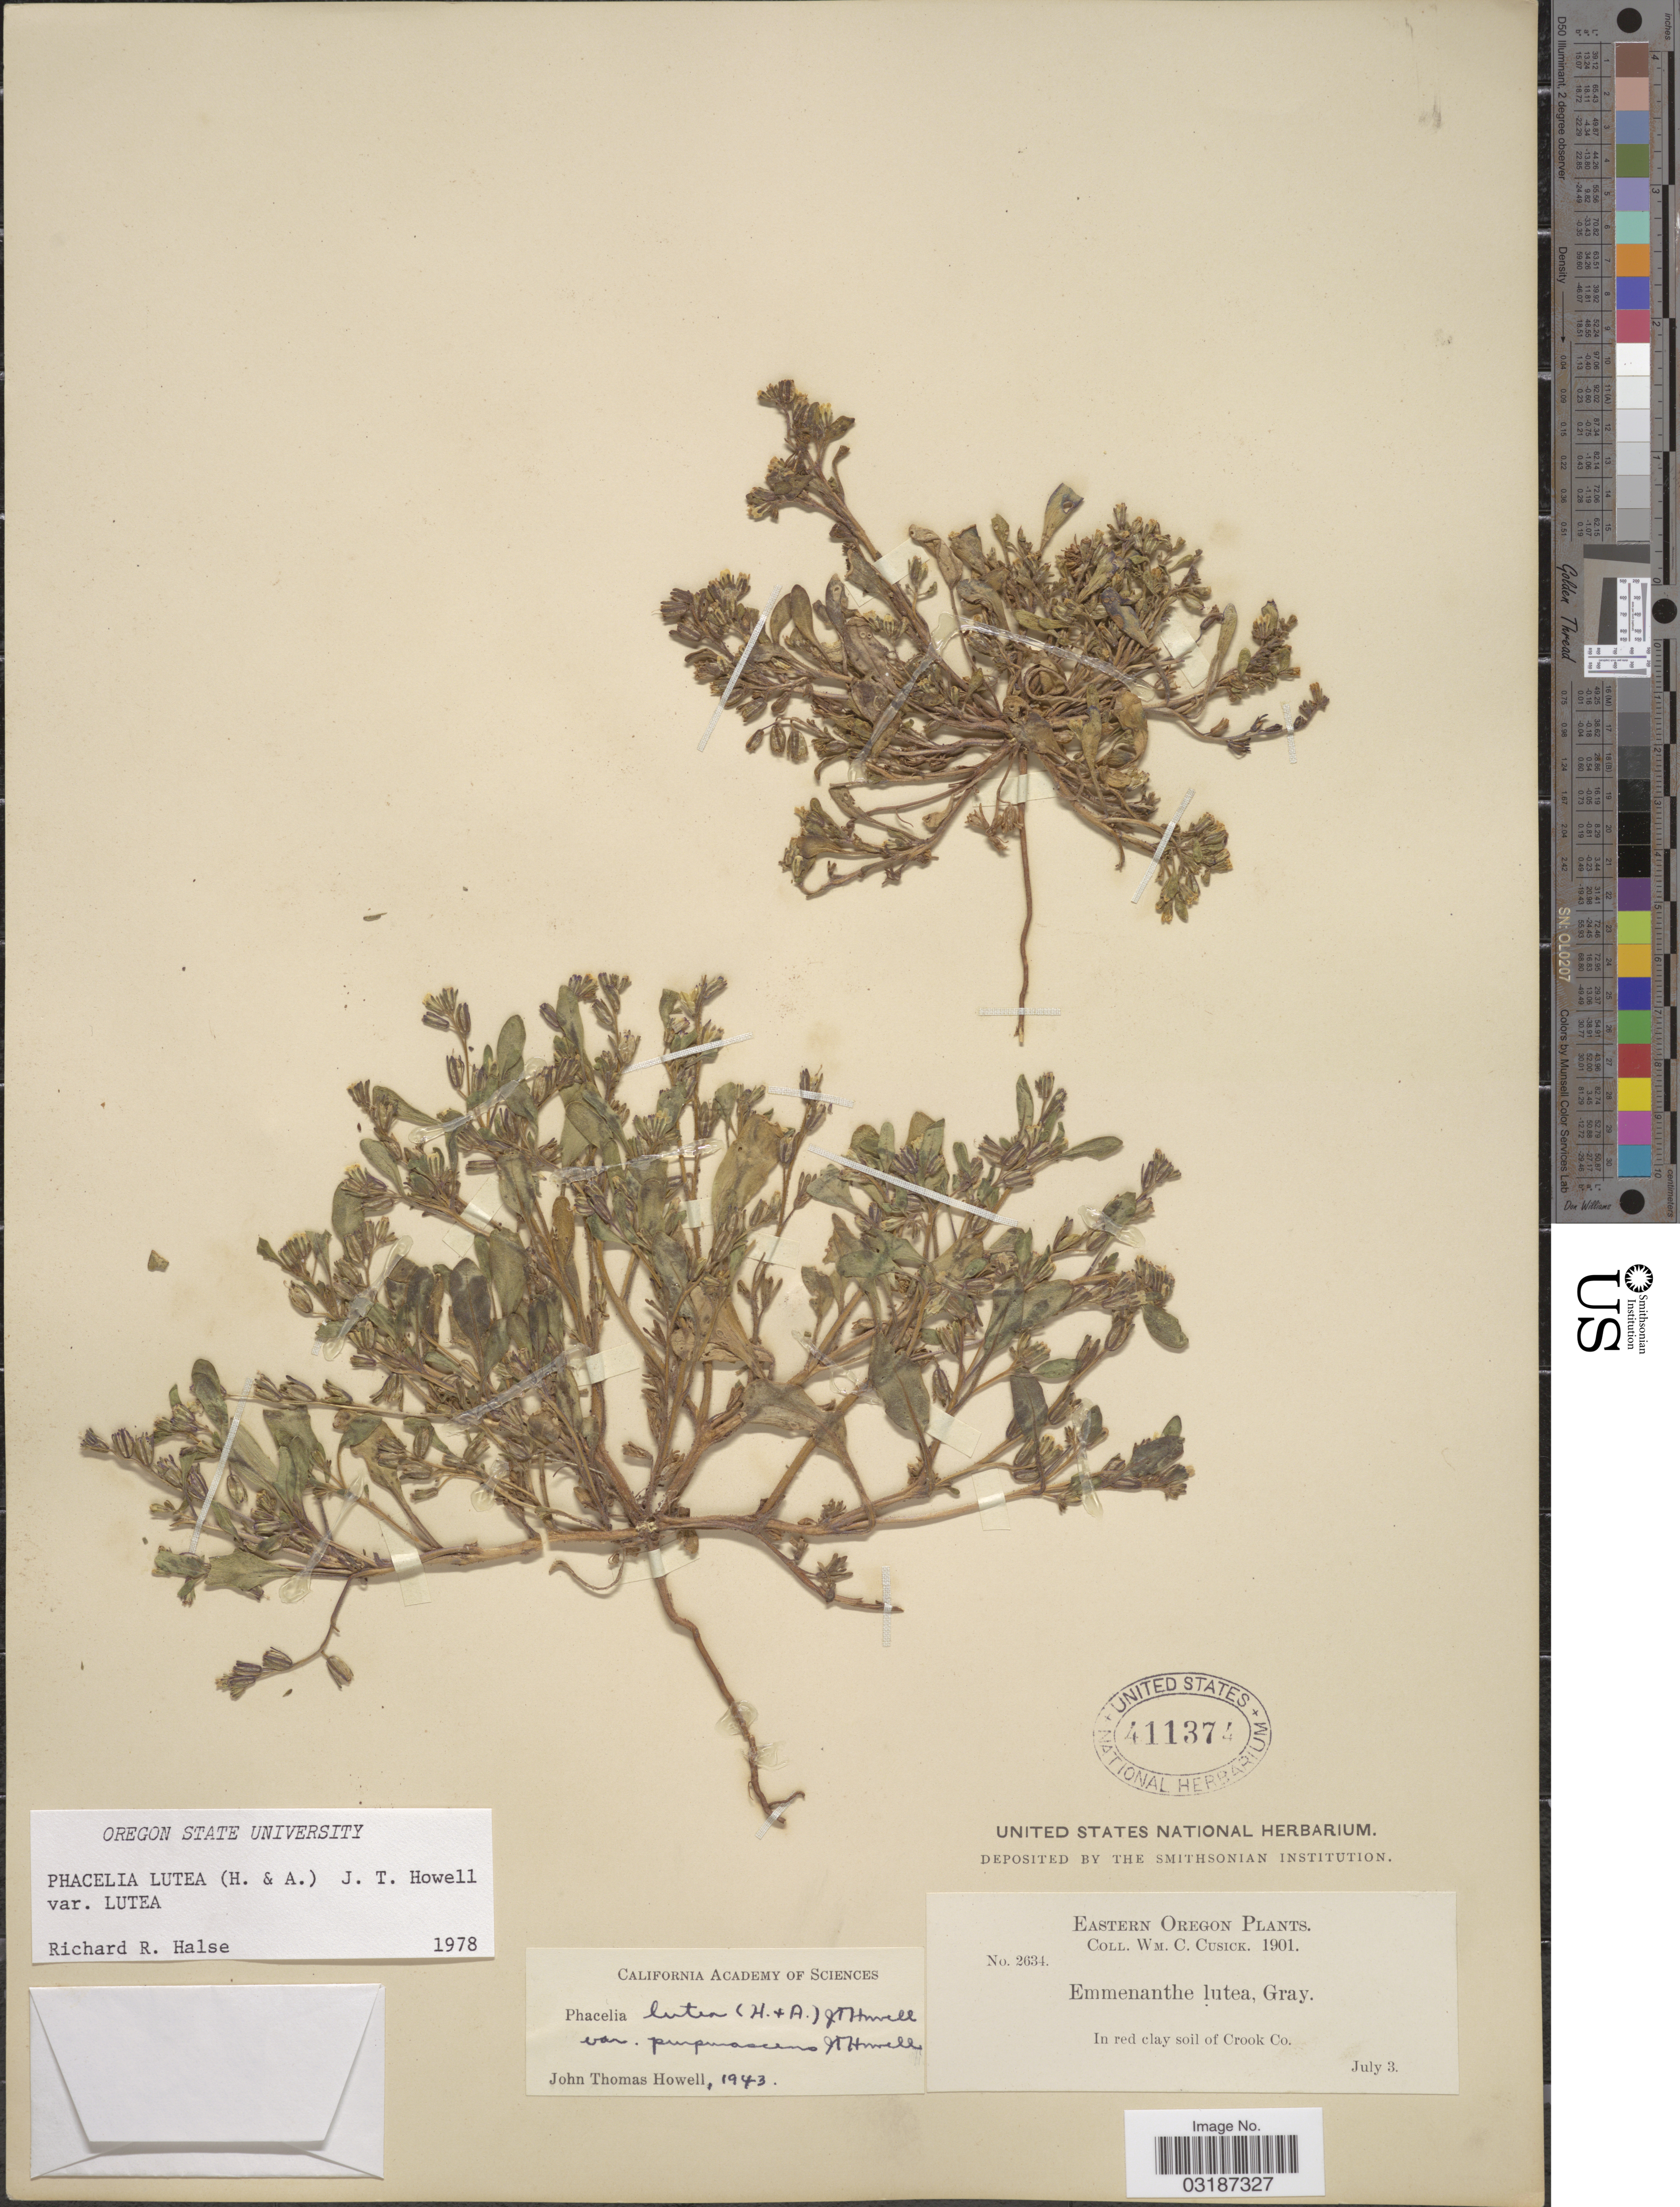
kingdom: Plantae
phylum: Tracheophyta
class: Magnoliopsida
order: Boraginales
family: Hydrophyllaceae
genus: Phacelia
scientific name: Phacelia lutea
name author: (Hook. & Arn.) J.T. Howell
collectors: W. C. Cusick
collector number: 2634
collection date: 1901-07-03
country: United States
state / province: Oregon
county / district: Crook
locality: Eastern Oregon. In red clay soil of Crook Co.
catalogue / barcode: US 411374